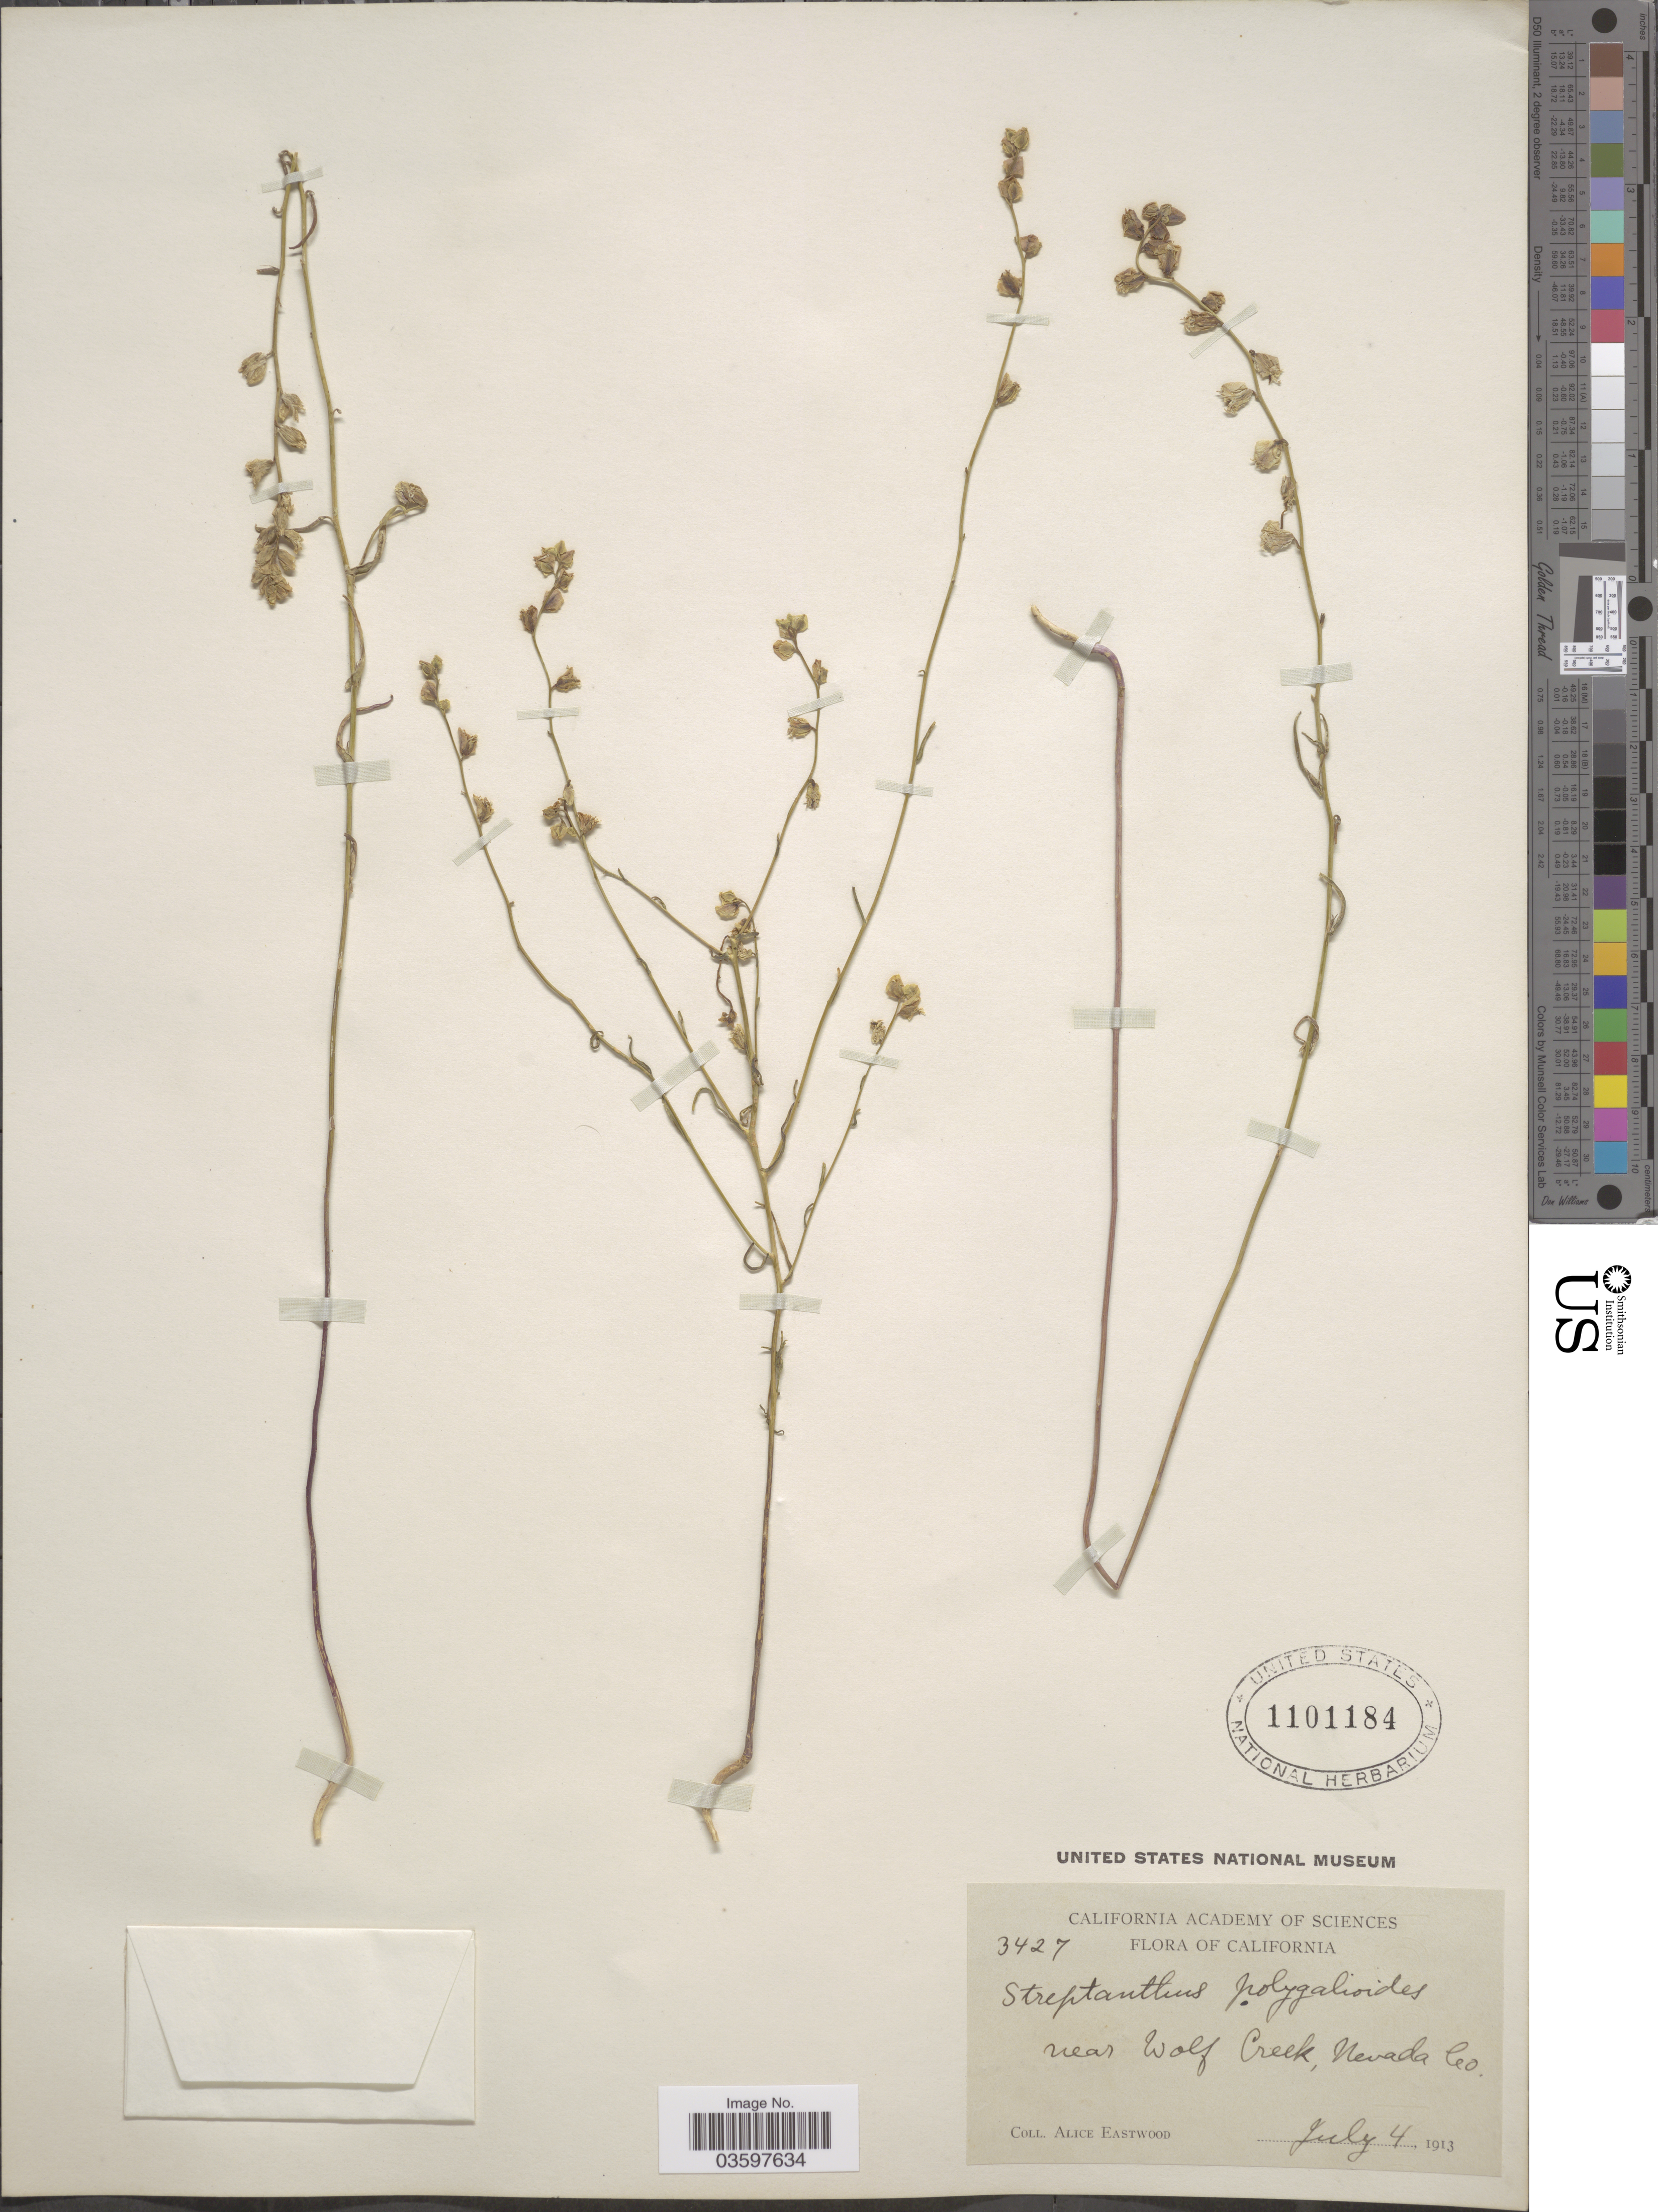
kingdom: Plantae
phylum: Tracheophyta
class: Magnoliopsida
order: Brassicales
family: Brassicaceae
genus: Streptanthus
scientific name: Streptanthus polygaloides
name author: A. Gray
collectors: A. Eastwood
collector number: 3427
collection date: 1913-07-04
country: United States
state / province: California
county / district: Nevada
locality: Near Wolf Creek, Nevada Co.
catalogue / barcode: US 1101184